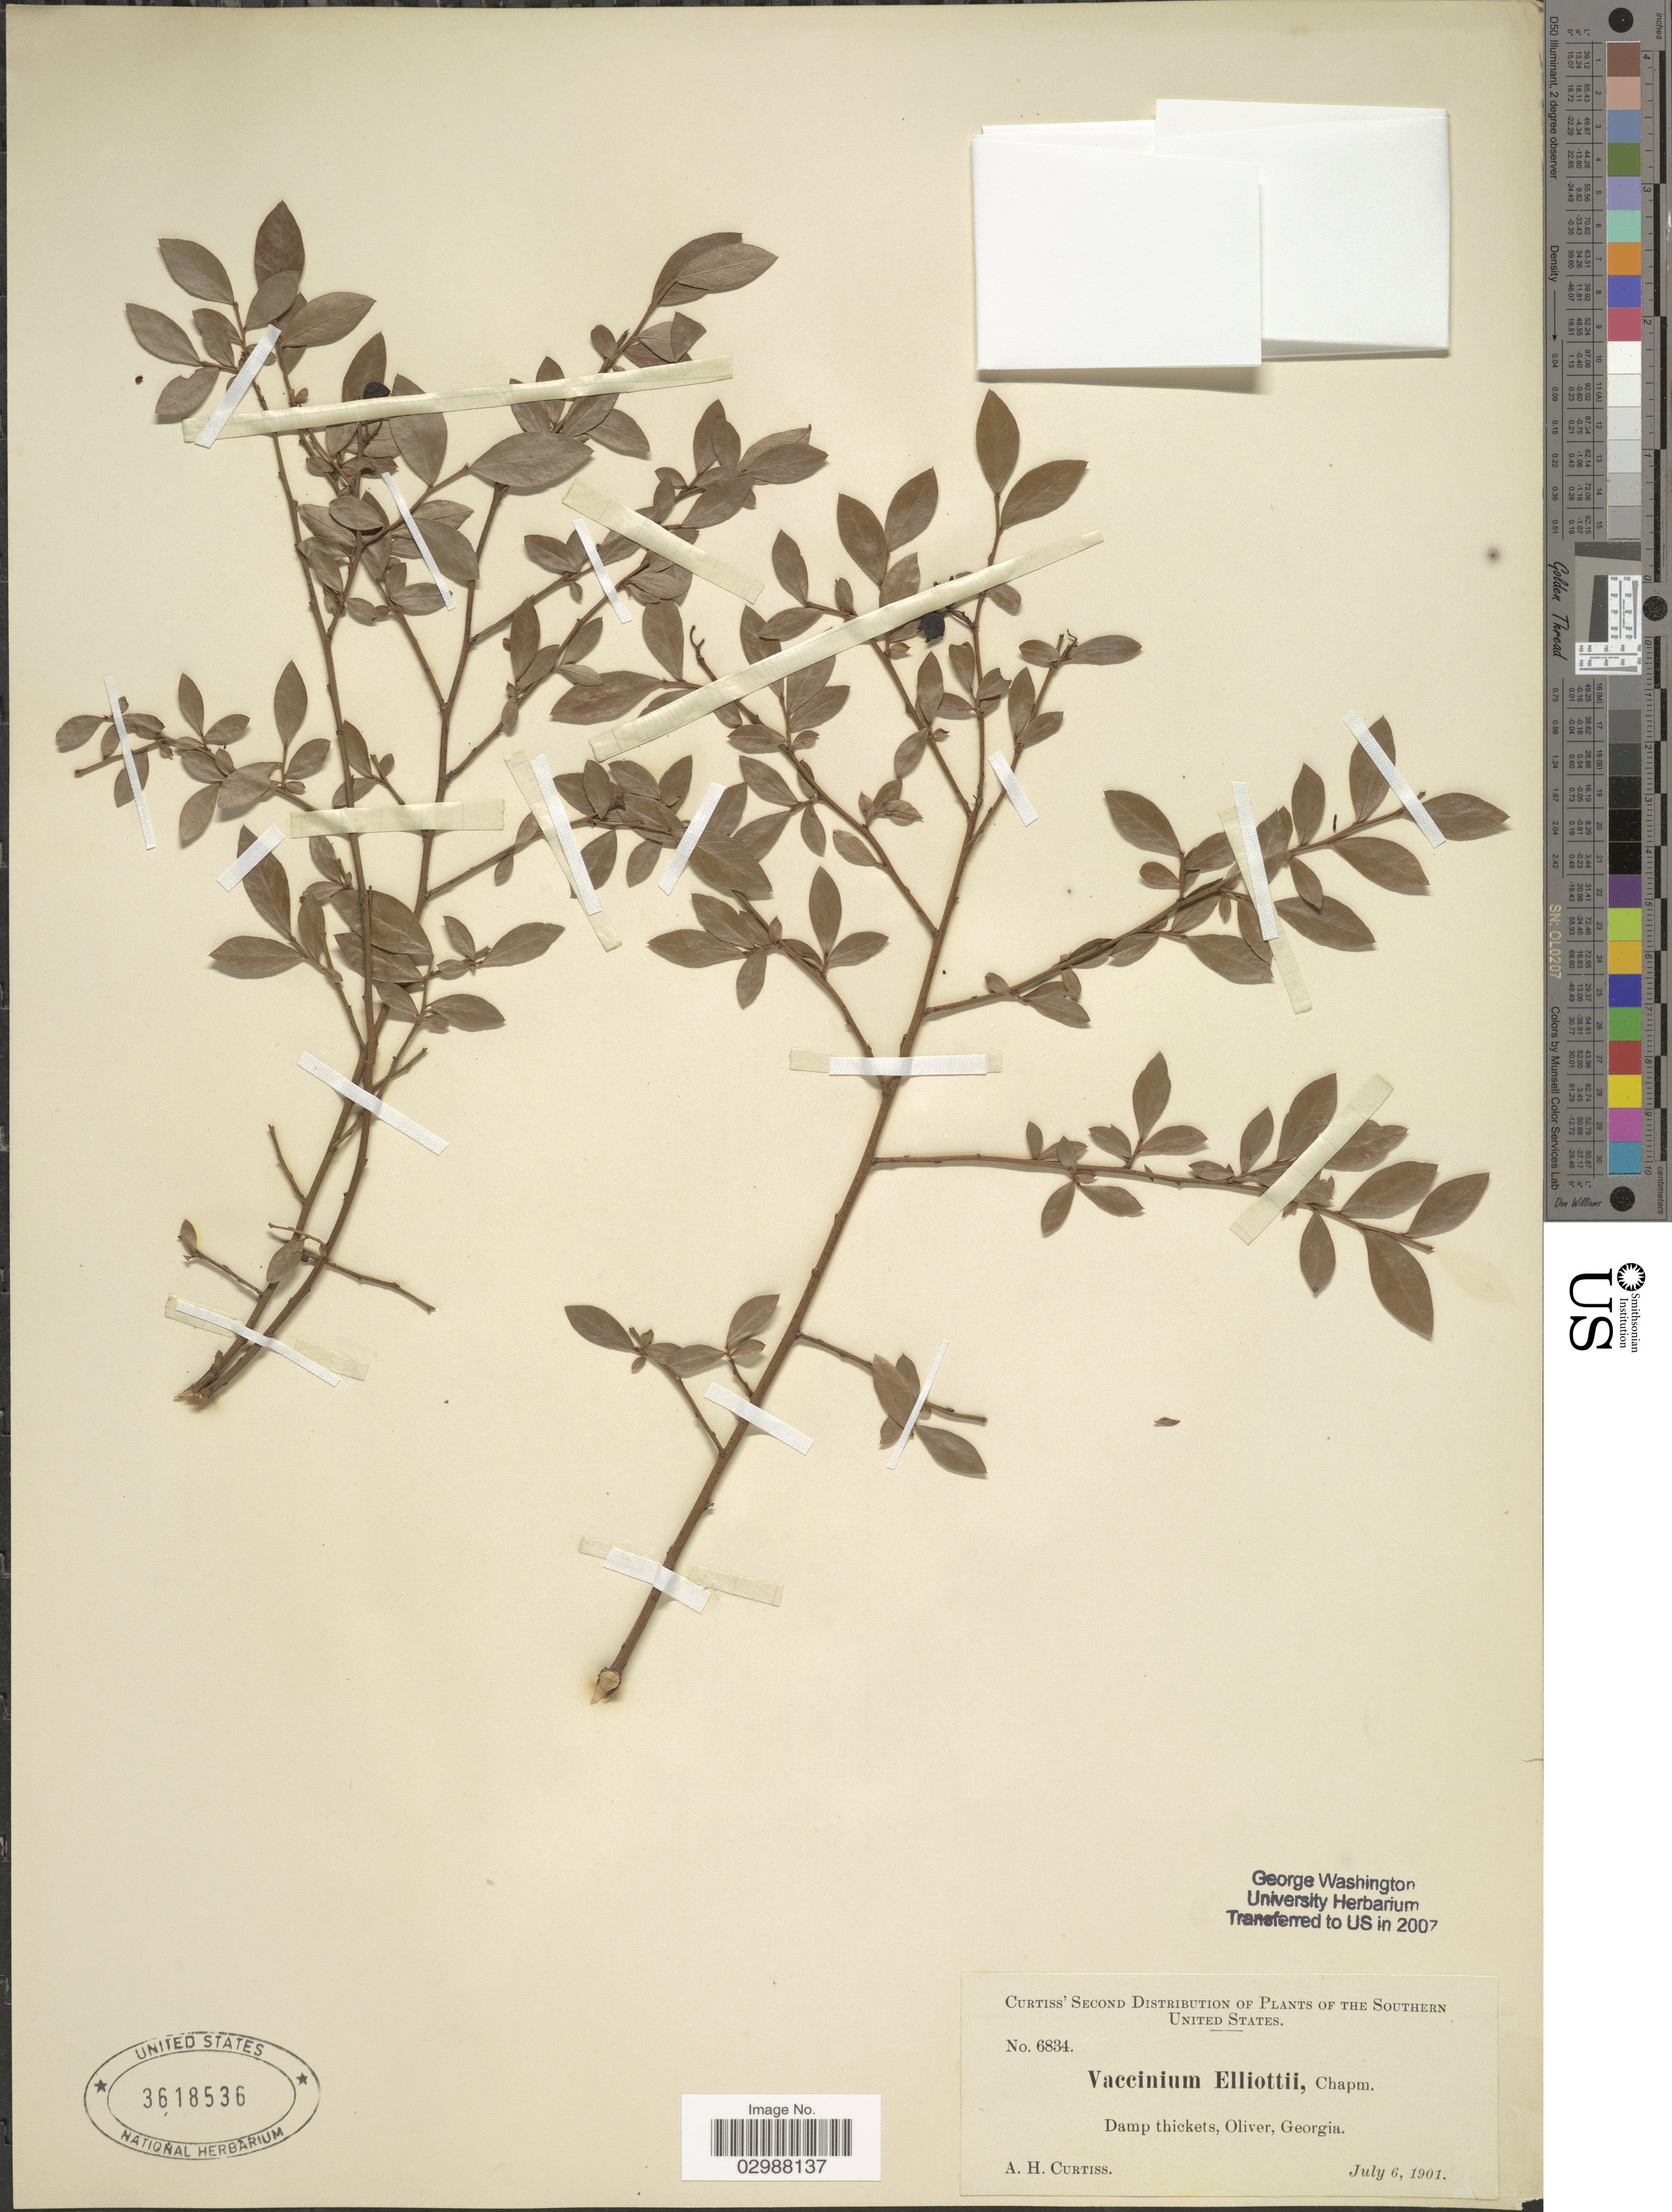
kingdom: Plantae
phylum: Tracheophyta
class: Magnoliopsida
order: Ericales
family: Ericaceae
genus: Vaccinium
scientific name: Vaccinium elliottii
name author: Chapm.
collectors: A. H. Curtiss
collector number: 6834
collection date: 1901-07-06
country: United States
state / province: Georgia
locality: Oliver.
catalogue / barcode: US 3618536